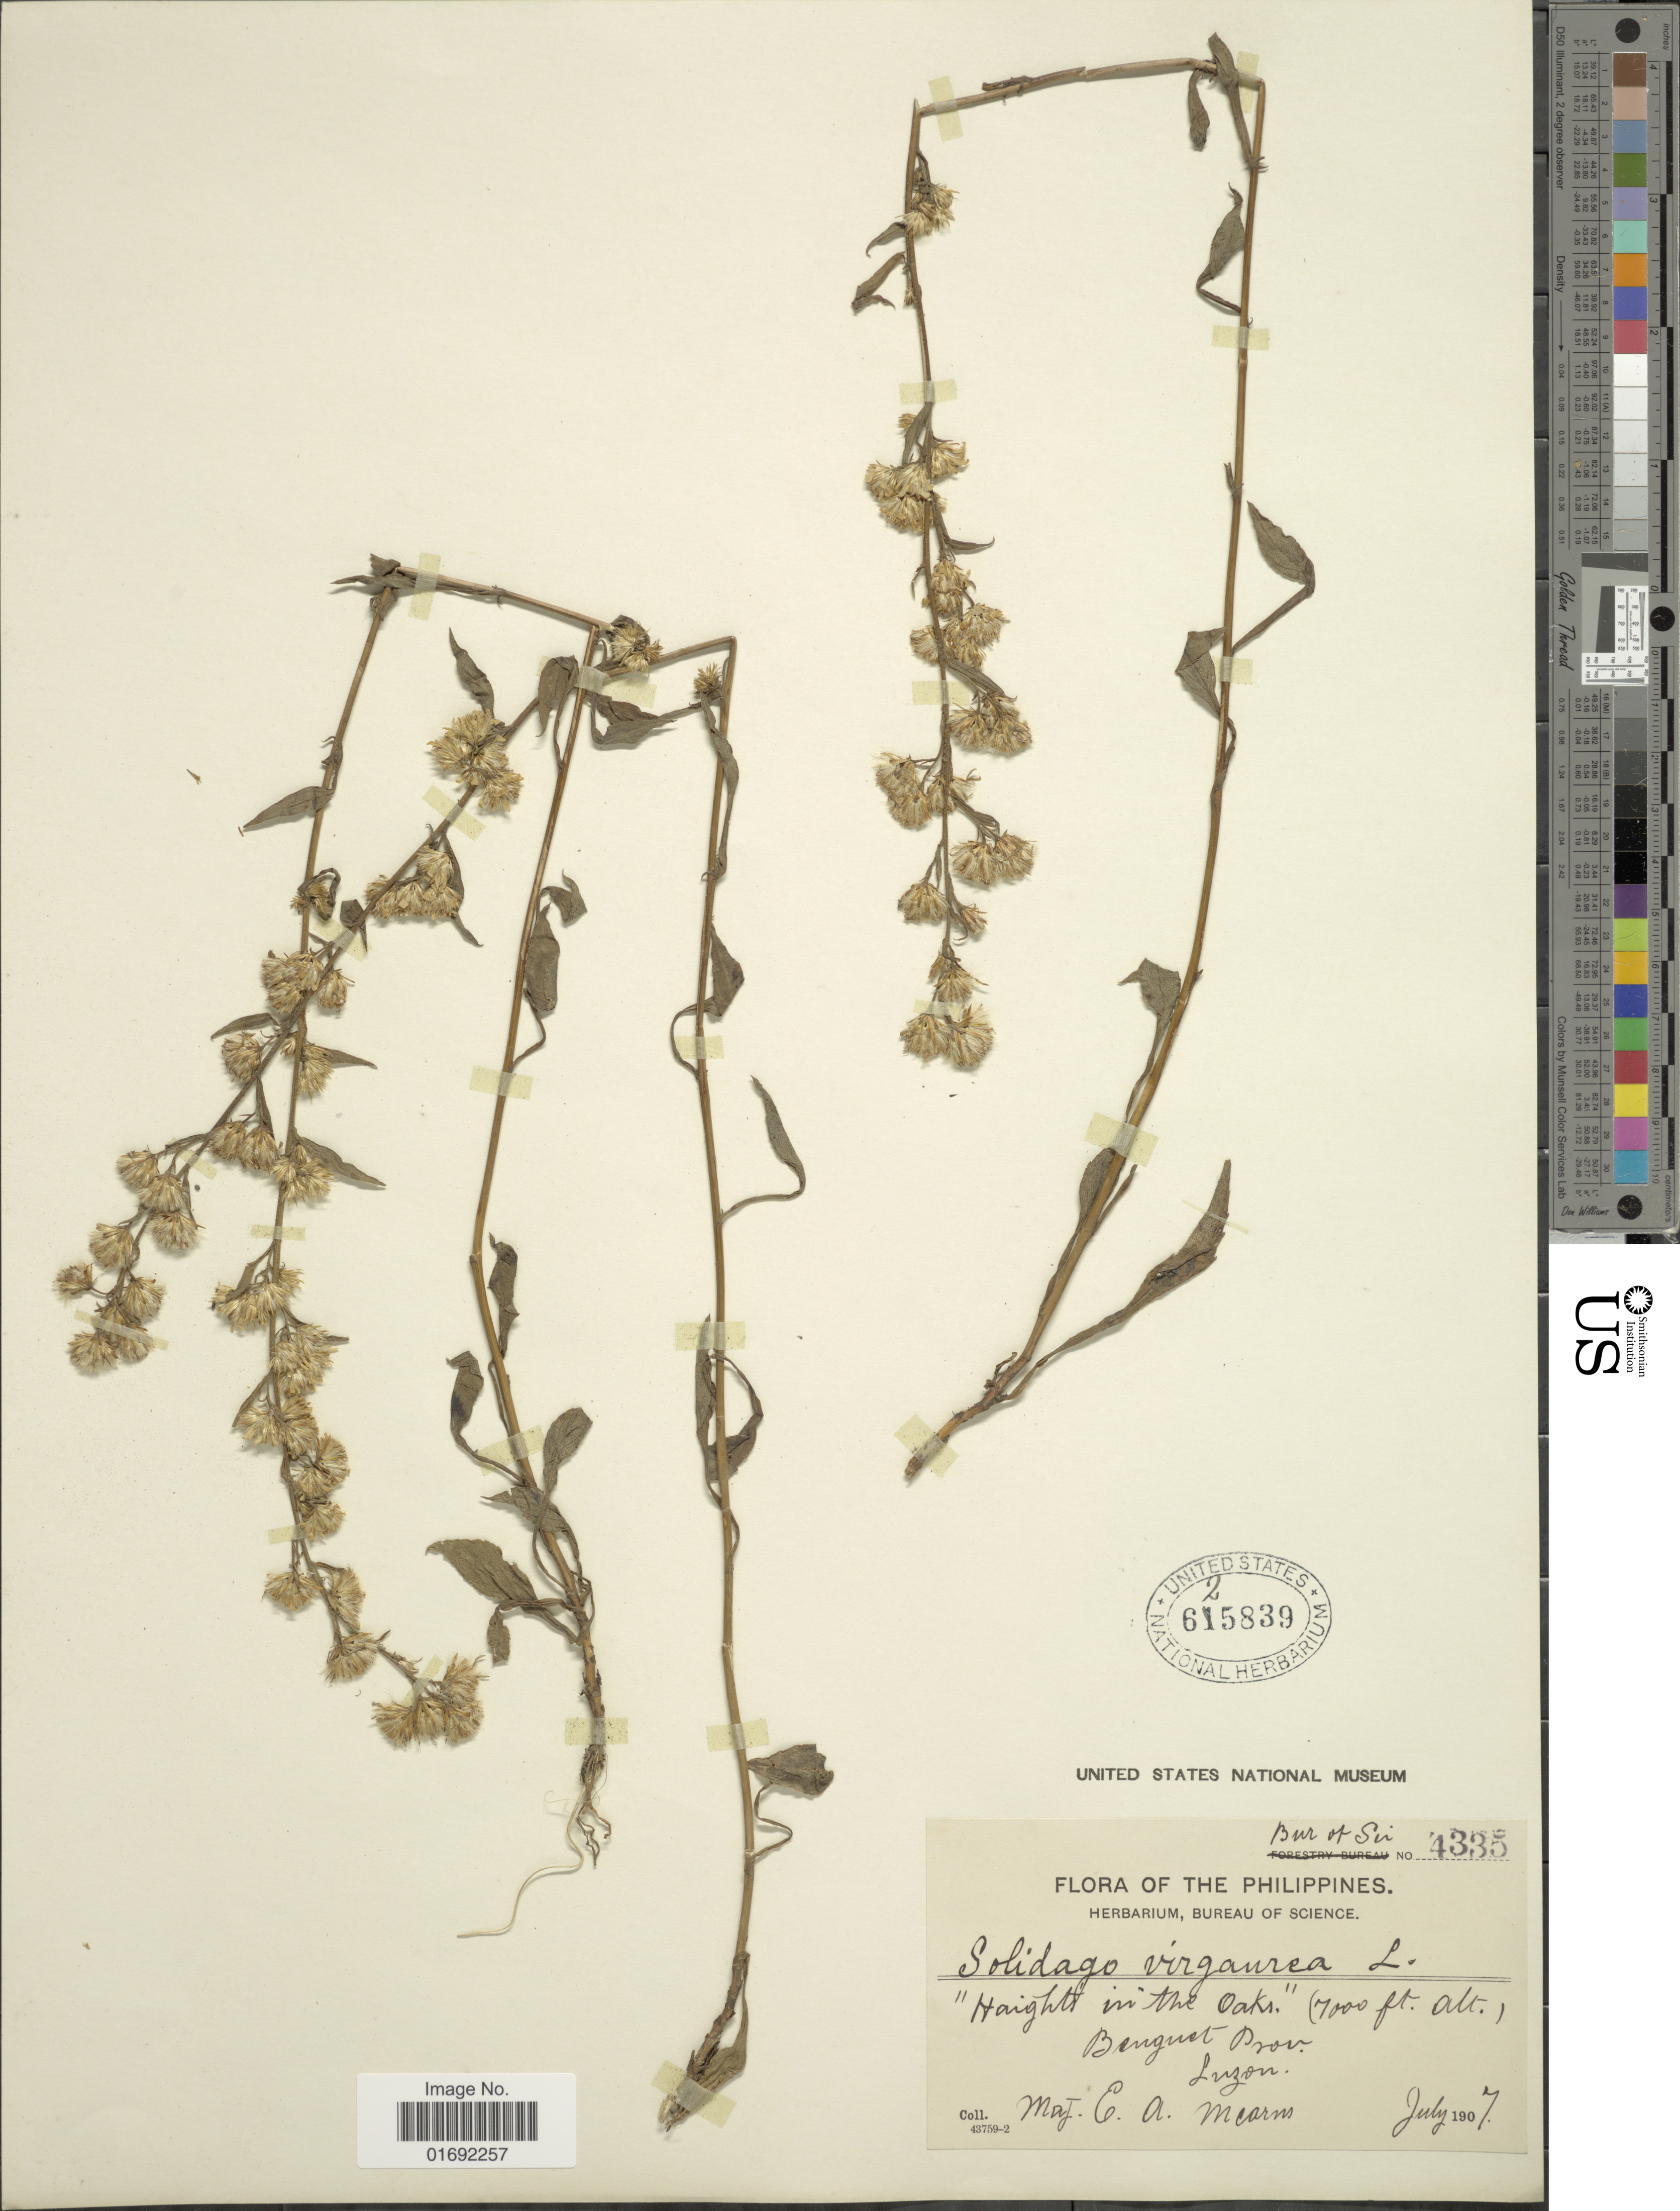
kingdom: Plantae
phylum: Tracheophyta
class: Magnoliopsida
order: Asterales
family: Asteraceae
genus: Solidago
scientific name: Solidago virgaurea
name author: L.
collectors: E. A. Mearns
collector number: Bur. of Sci. 4335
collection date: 1907-07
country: Philippines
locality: Haights in the Oaks, Benguet Prov., Luzon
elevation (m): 2134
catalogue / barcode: US 625839